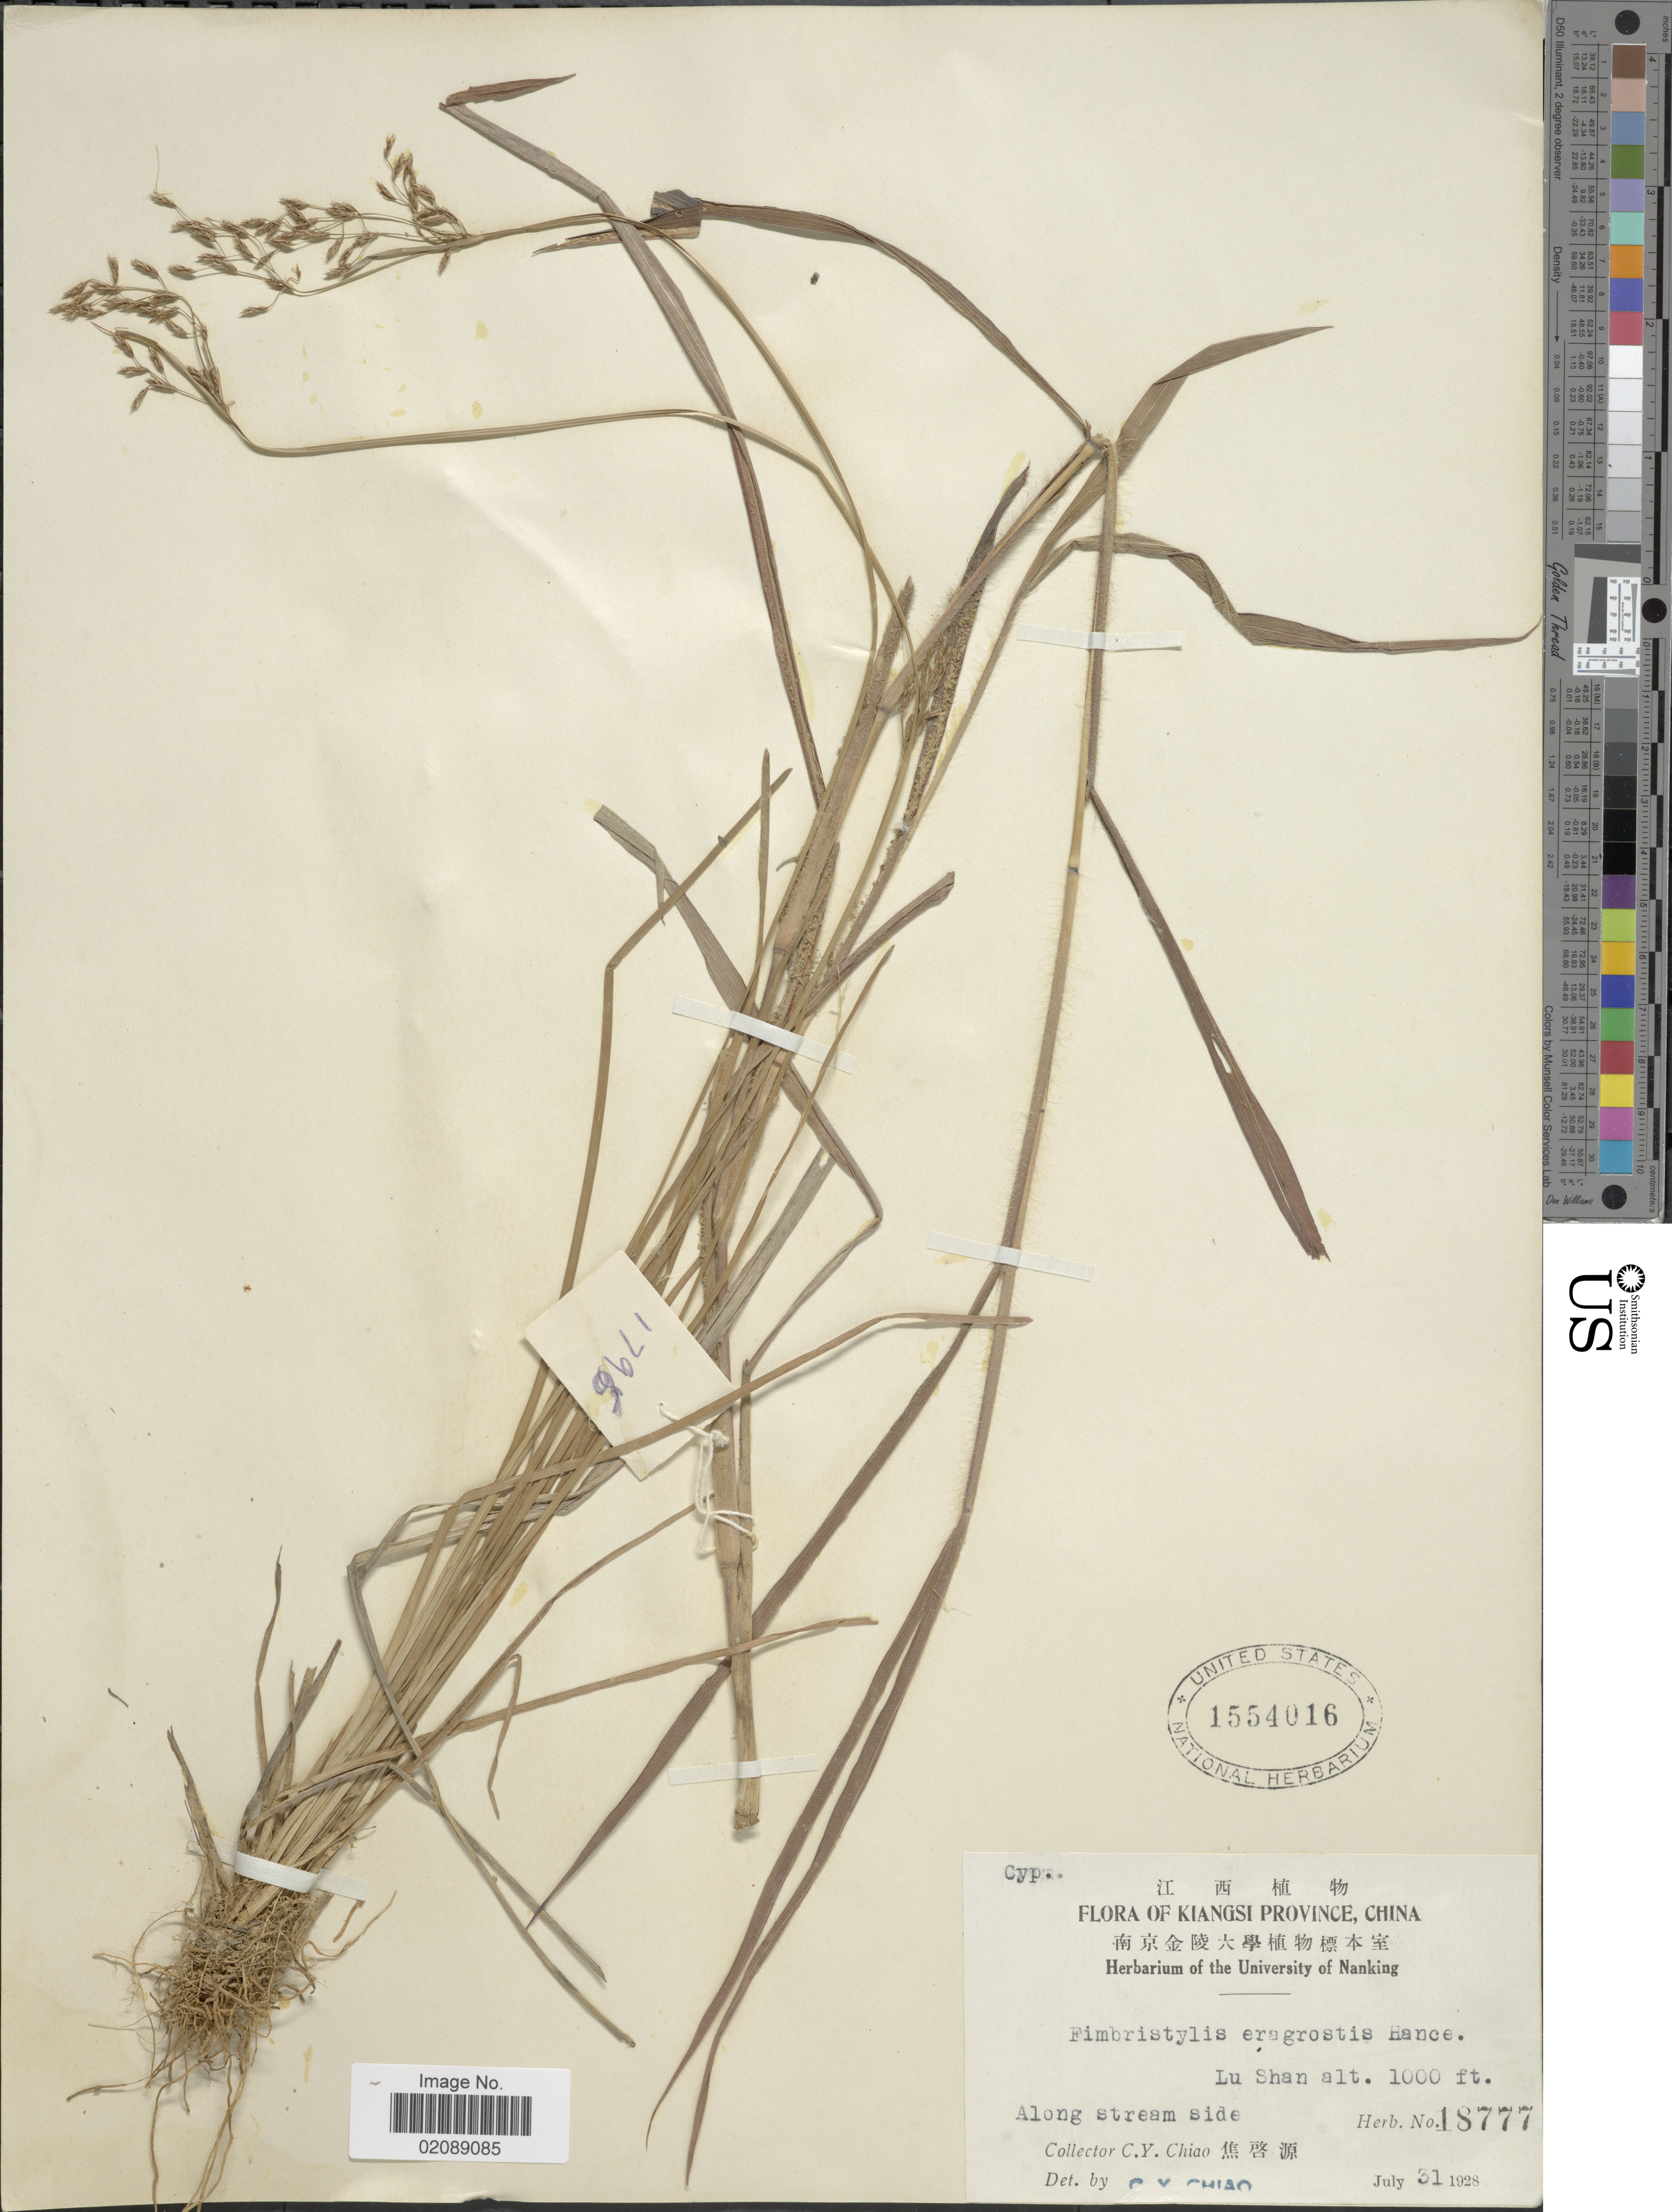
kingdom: Plantae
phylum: Tracheophyta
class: Liliopsida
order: Poales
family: Cyperaceae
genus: Fimbristylis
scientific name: Fimbristylis eragrostis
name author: (Nees) Hance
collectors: C. Y. Chiao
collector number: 18777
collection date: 1928-07-31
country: China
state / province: Jiangxi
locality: Kiangsi Province, Lu Shan, Along stream side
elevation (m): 305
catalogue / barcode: US 1554016